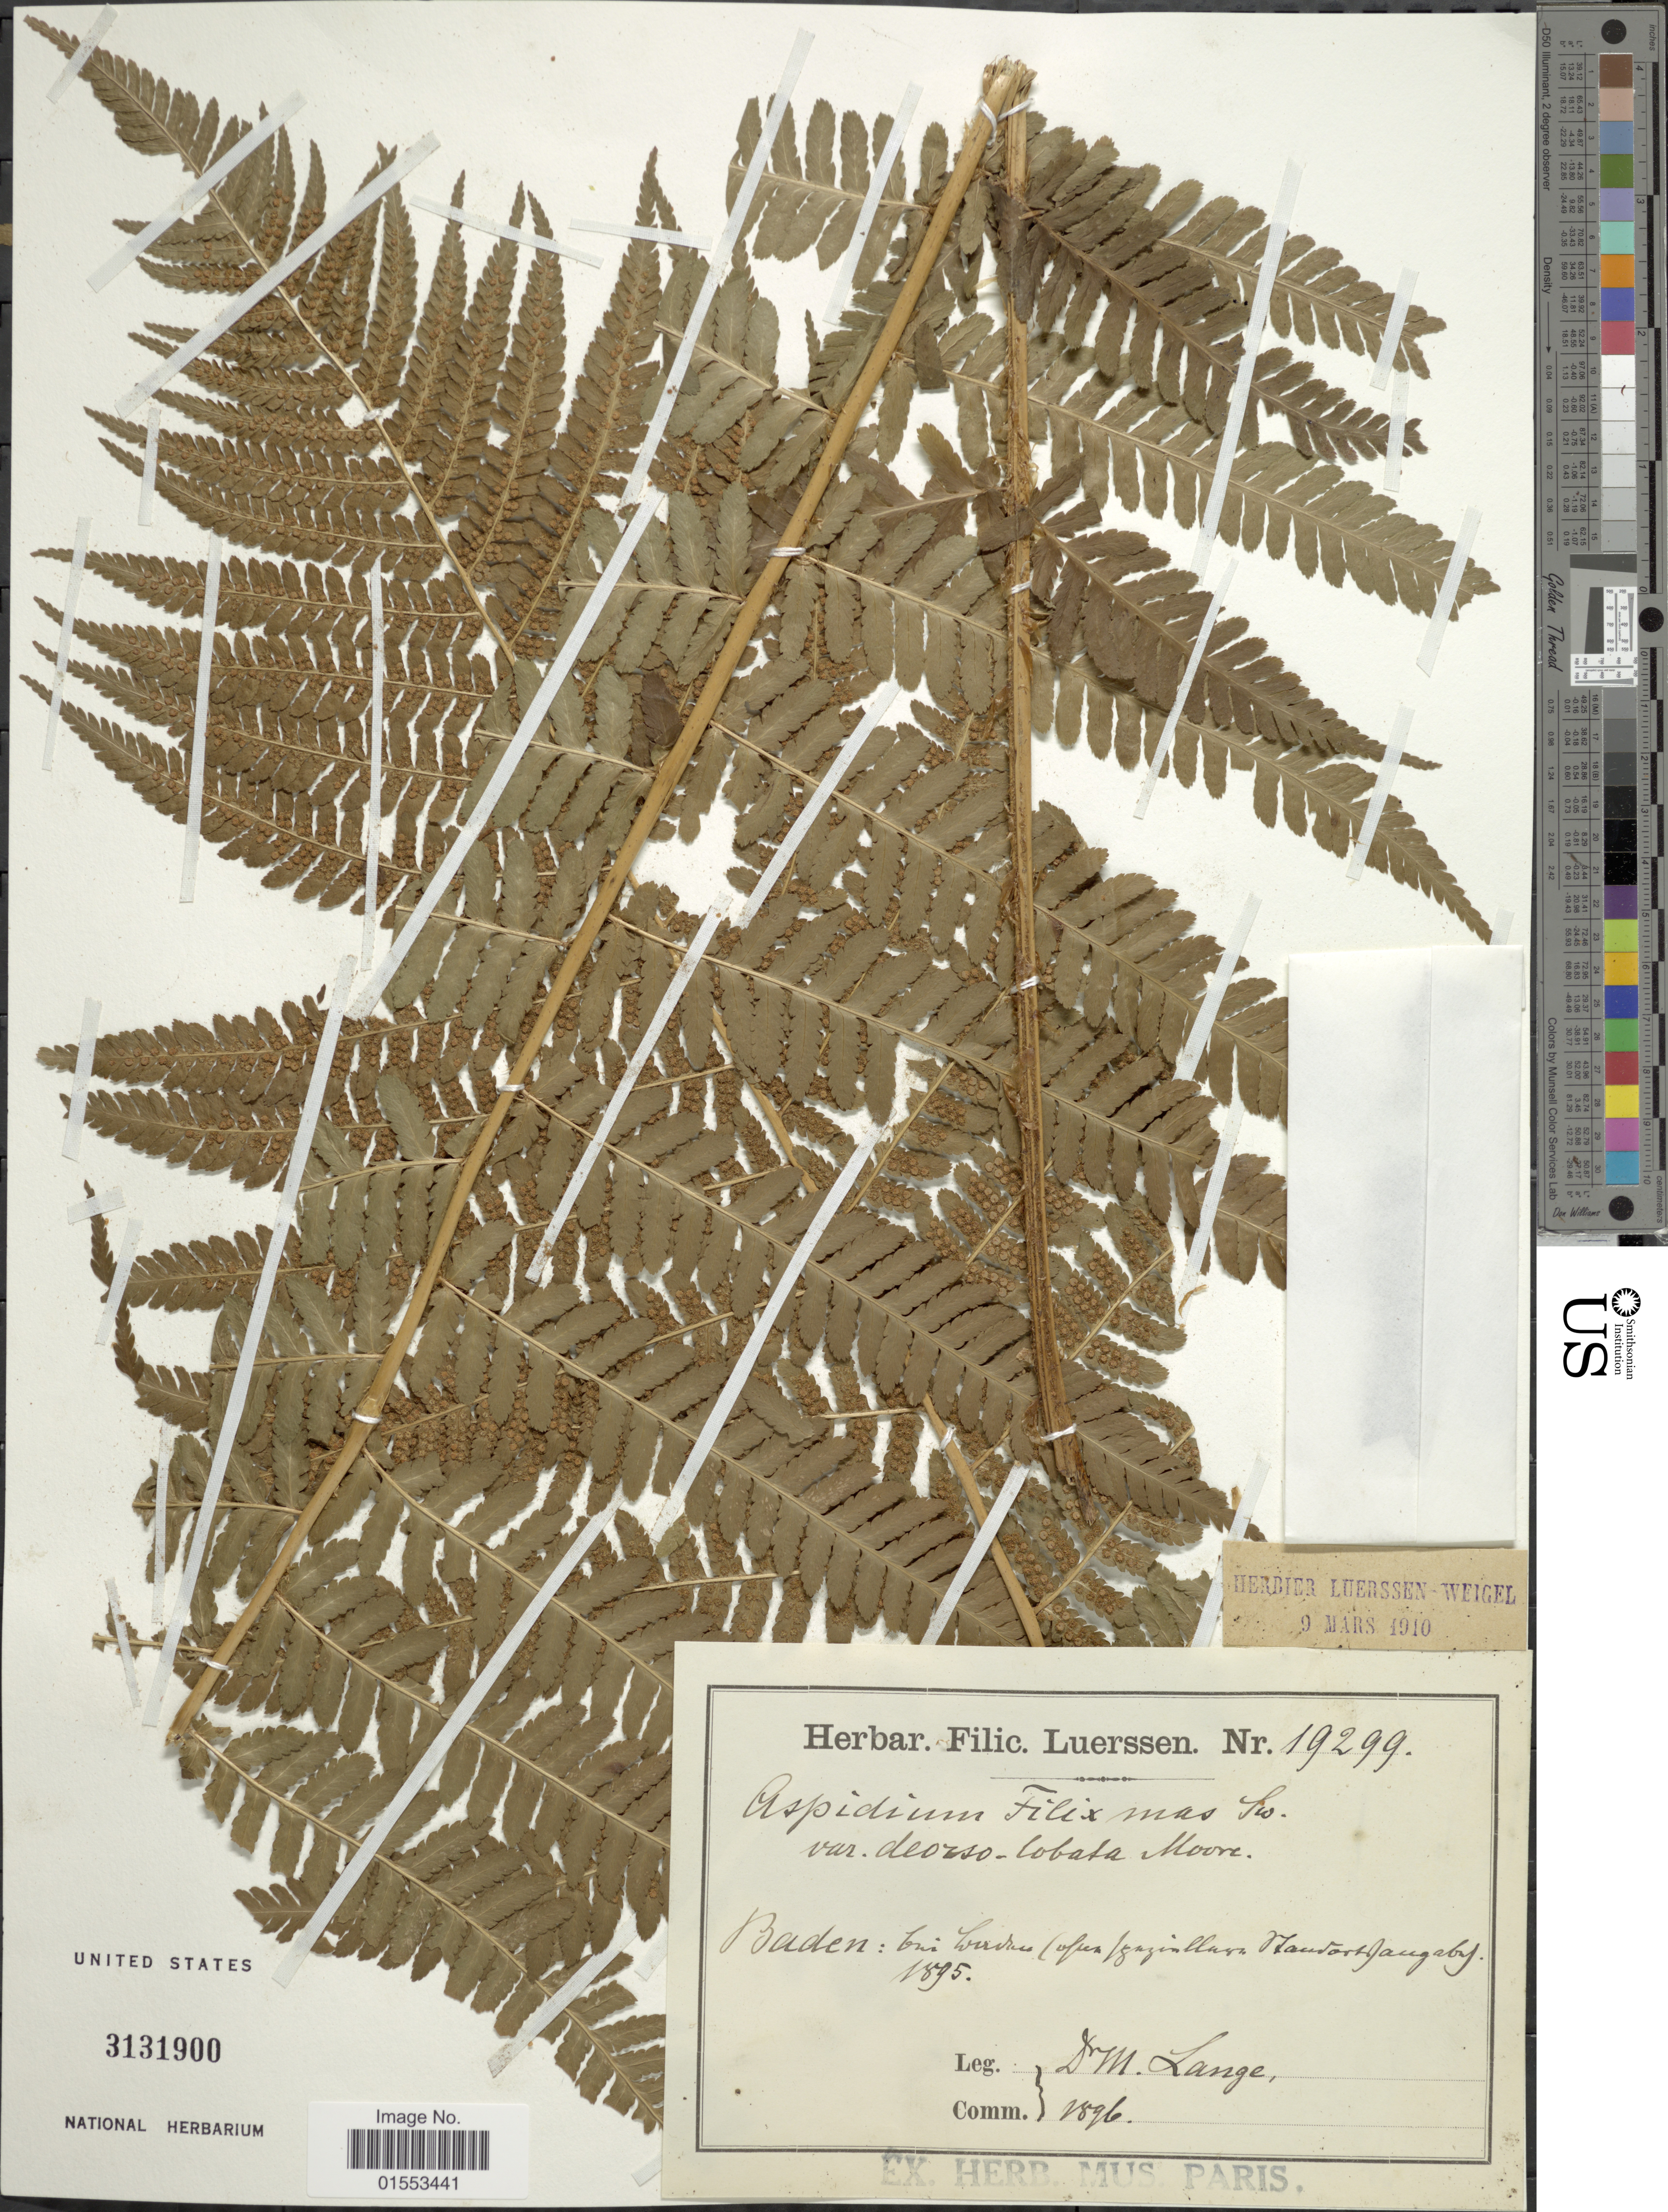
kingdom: Plantae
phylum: Tracheophyta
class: Polypodiopsida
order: Polypodiales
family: Dryopteridaceae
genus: Dryopteris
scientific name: Dryopteris filix-mas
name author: (L.) Schott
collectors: M. Lange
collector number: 19299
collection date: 1895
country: Germany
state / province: Baden-Württemberg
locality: Baden: bai (of [illegible text] Maudortjaugab.). [interpreted]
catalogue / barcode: US 3131900